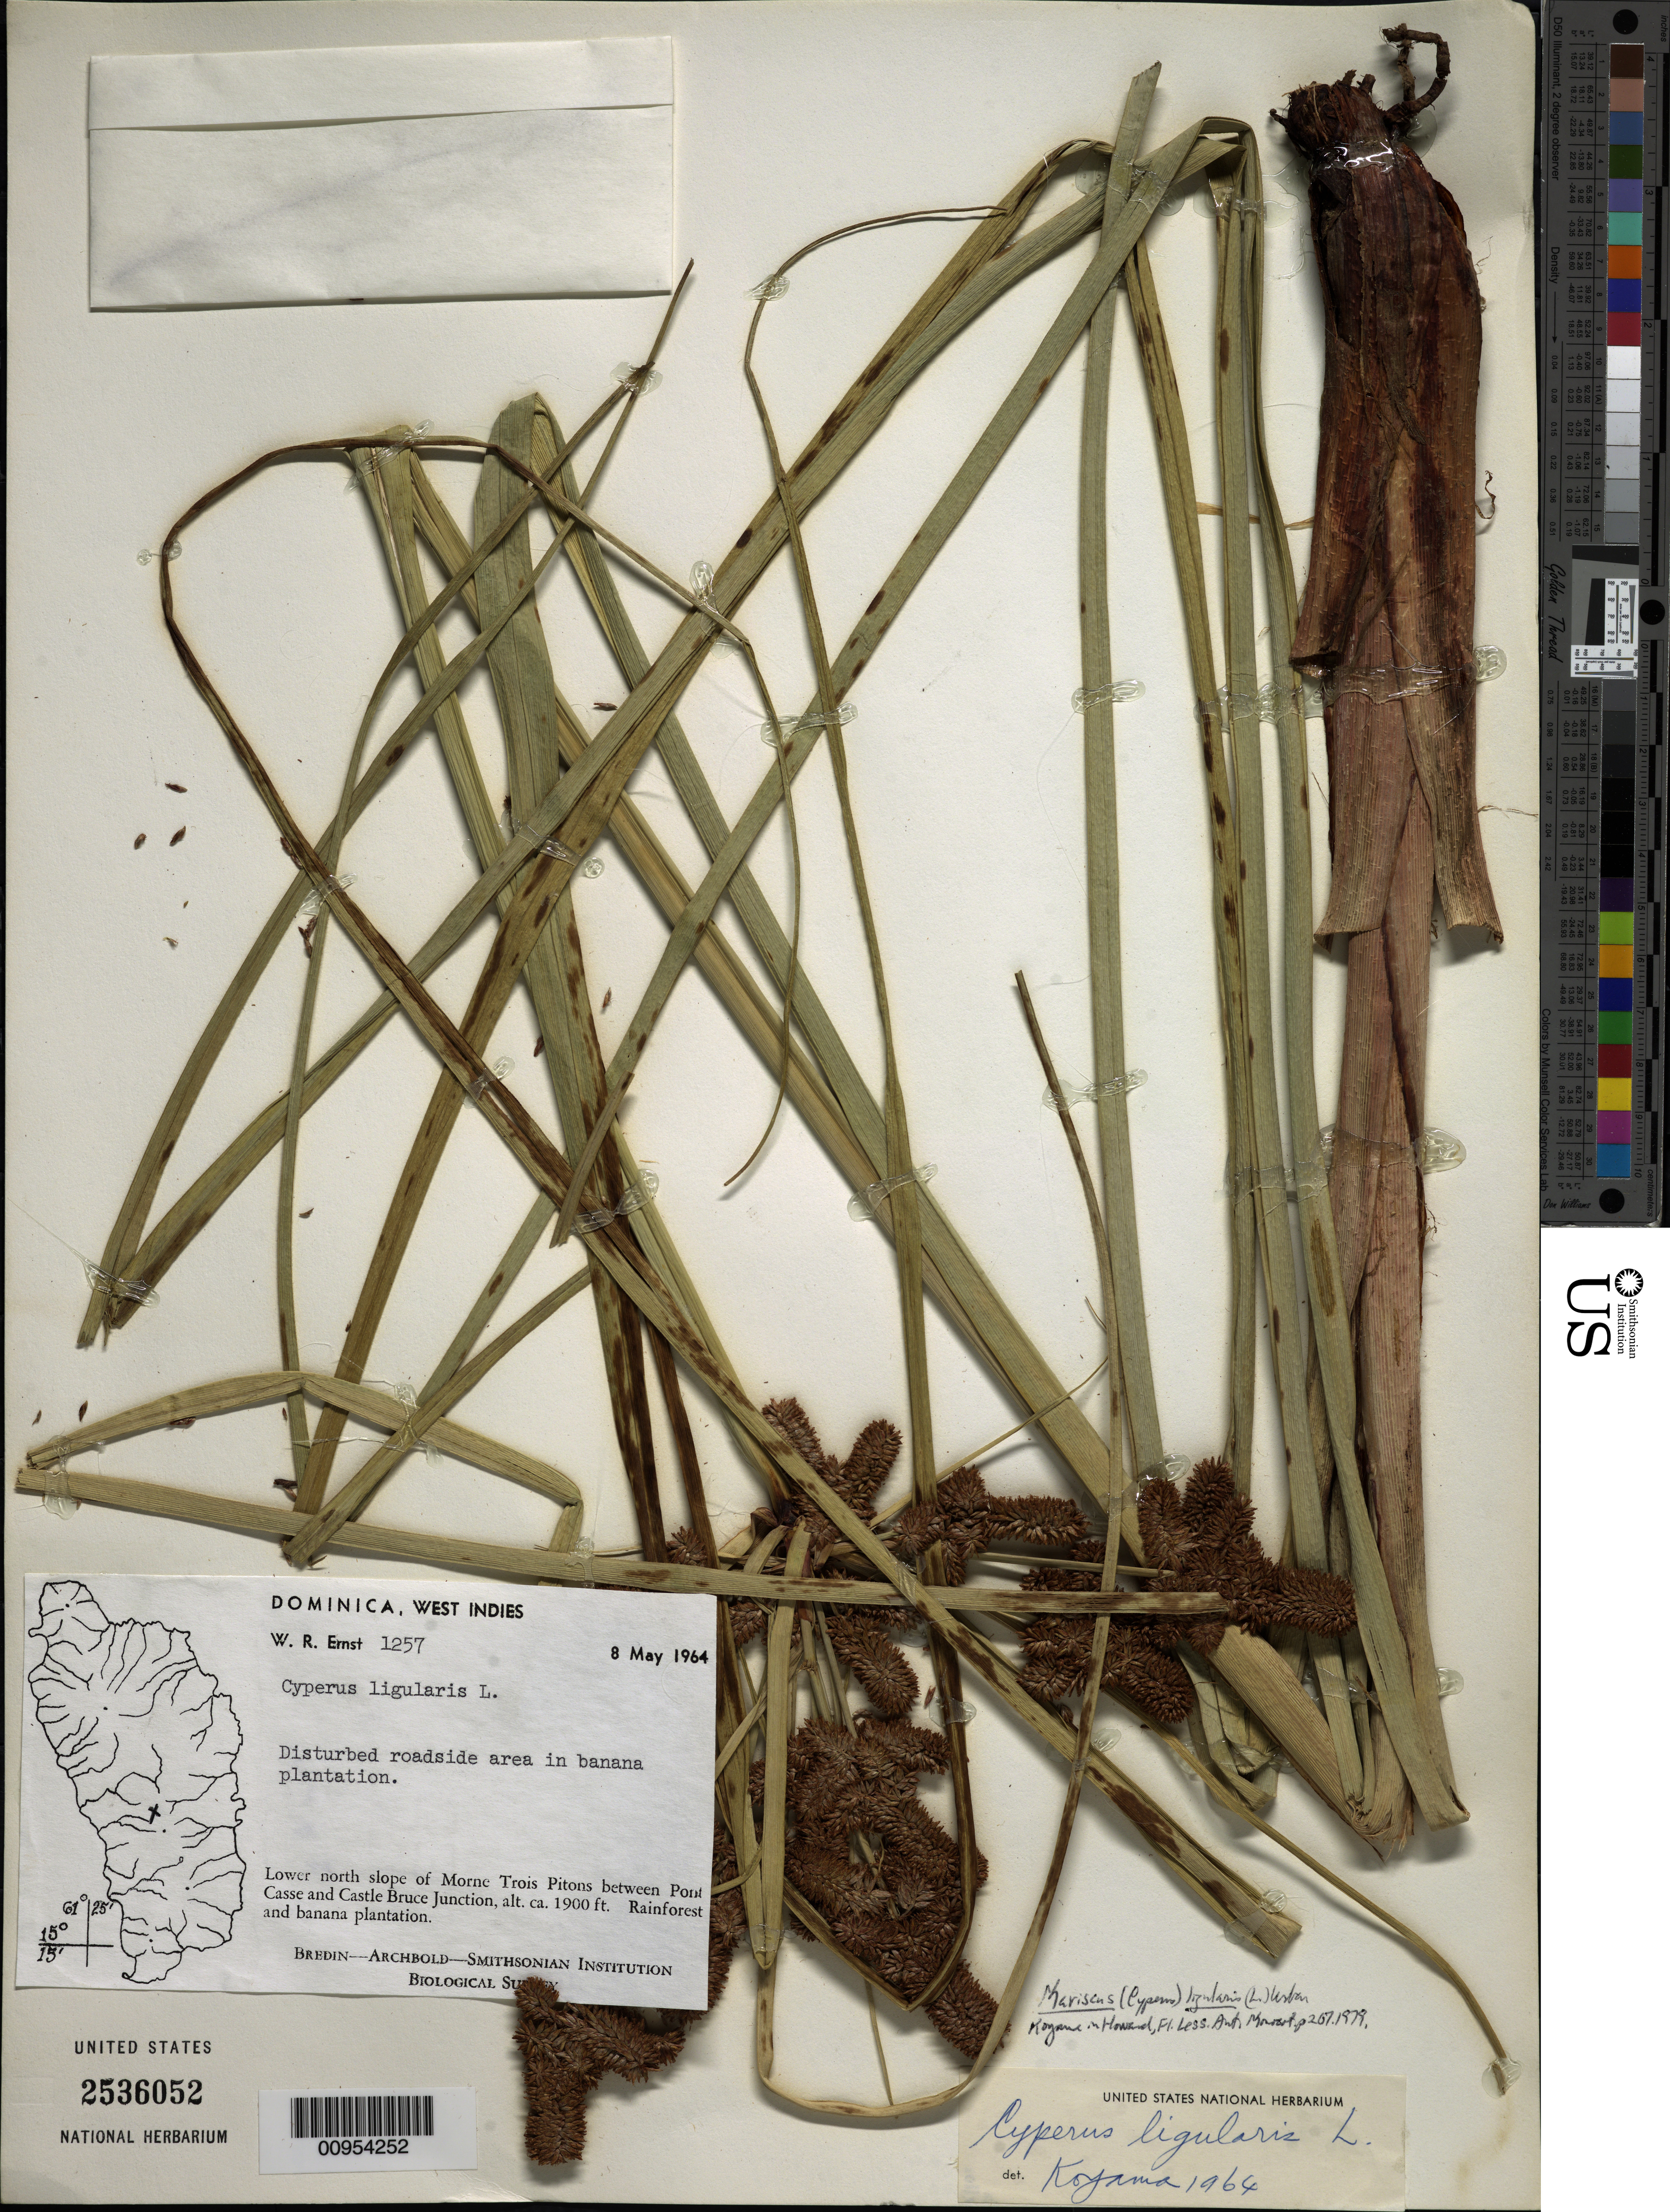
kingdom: Plantae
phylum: Tracheophyta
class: Liliopsida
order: Poales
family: Cyperaceae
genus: Cyperus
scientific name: Cyperus ligularis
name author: L.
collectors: W. R. Ernst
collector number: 1257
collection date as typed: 08 May 1964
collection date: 1964-05-08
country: Dominica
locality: Disturbed roadside area in banana plantation, lower north slope of Morne Trois Pitons between Pont Cassé and Castle Bruce Junction, rainforest and banana plantation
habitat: Disturbed roadside area in banana plantation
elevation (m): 579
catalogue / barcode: US 2536052